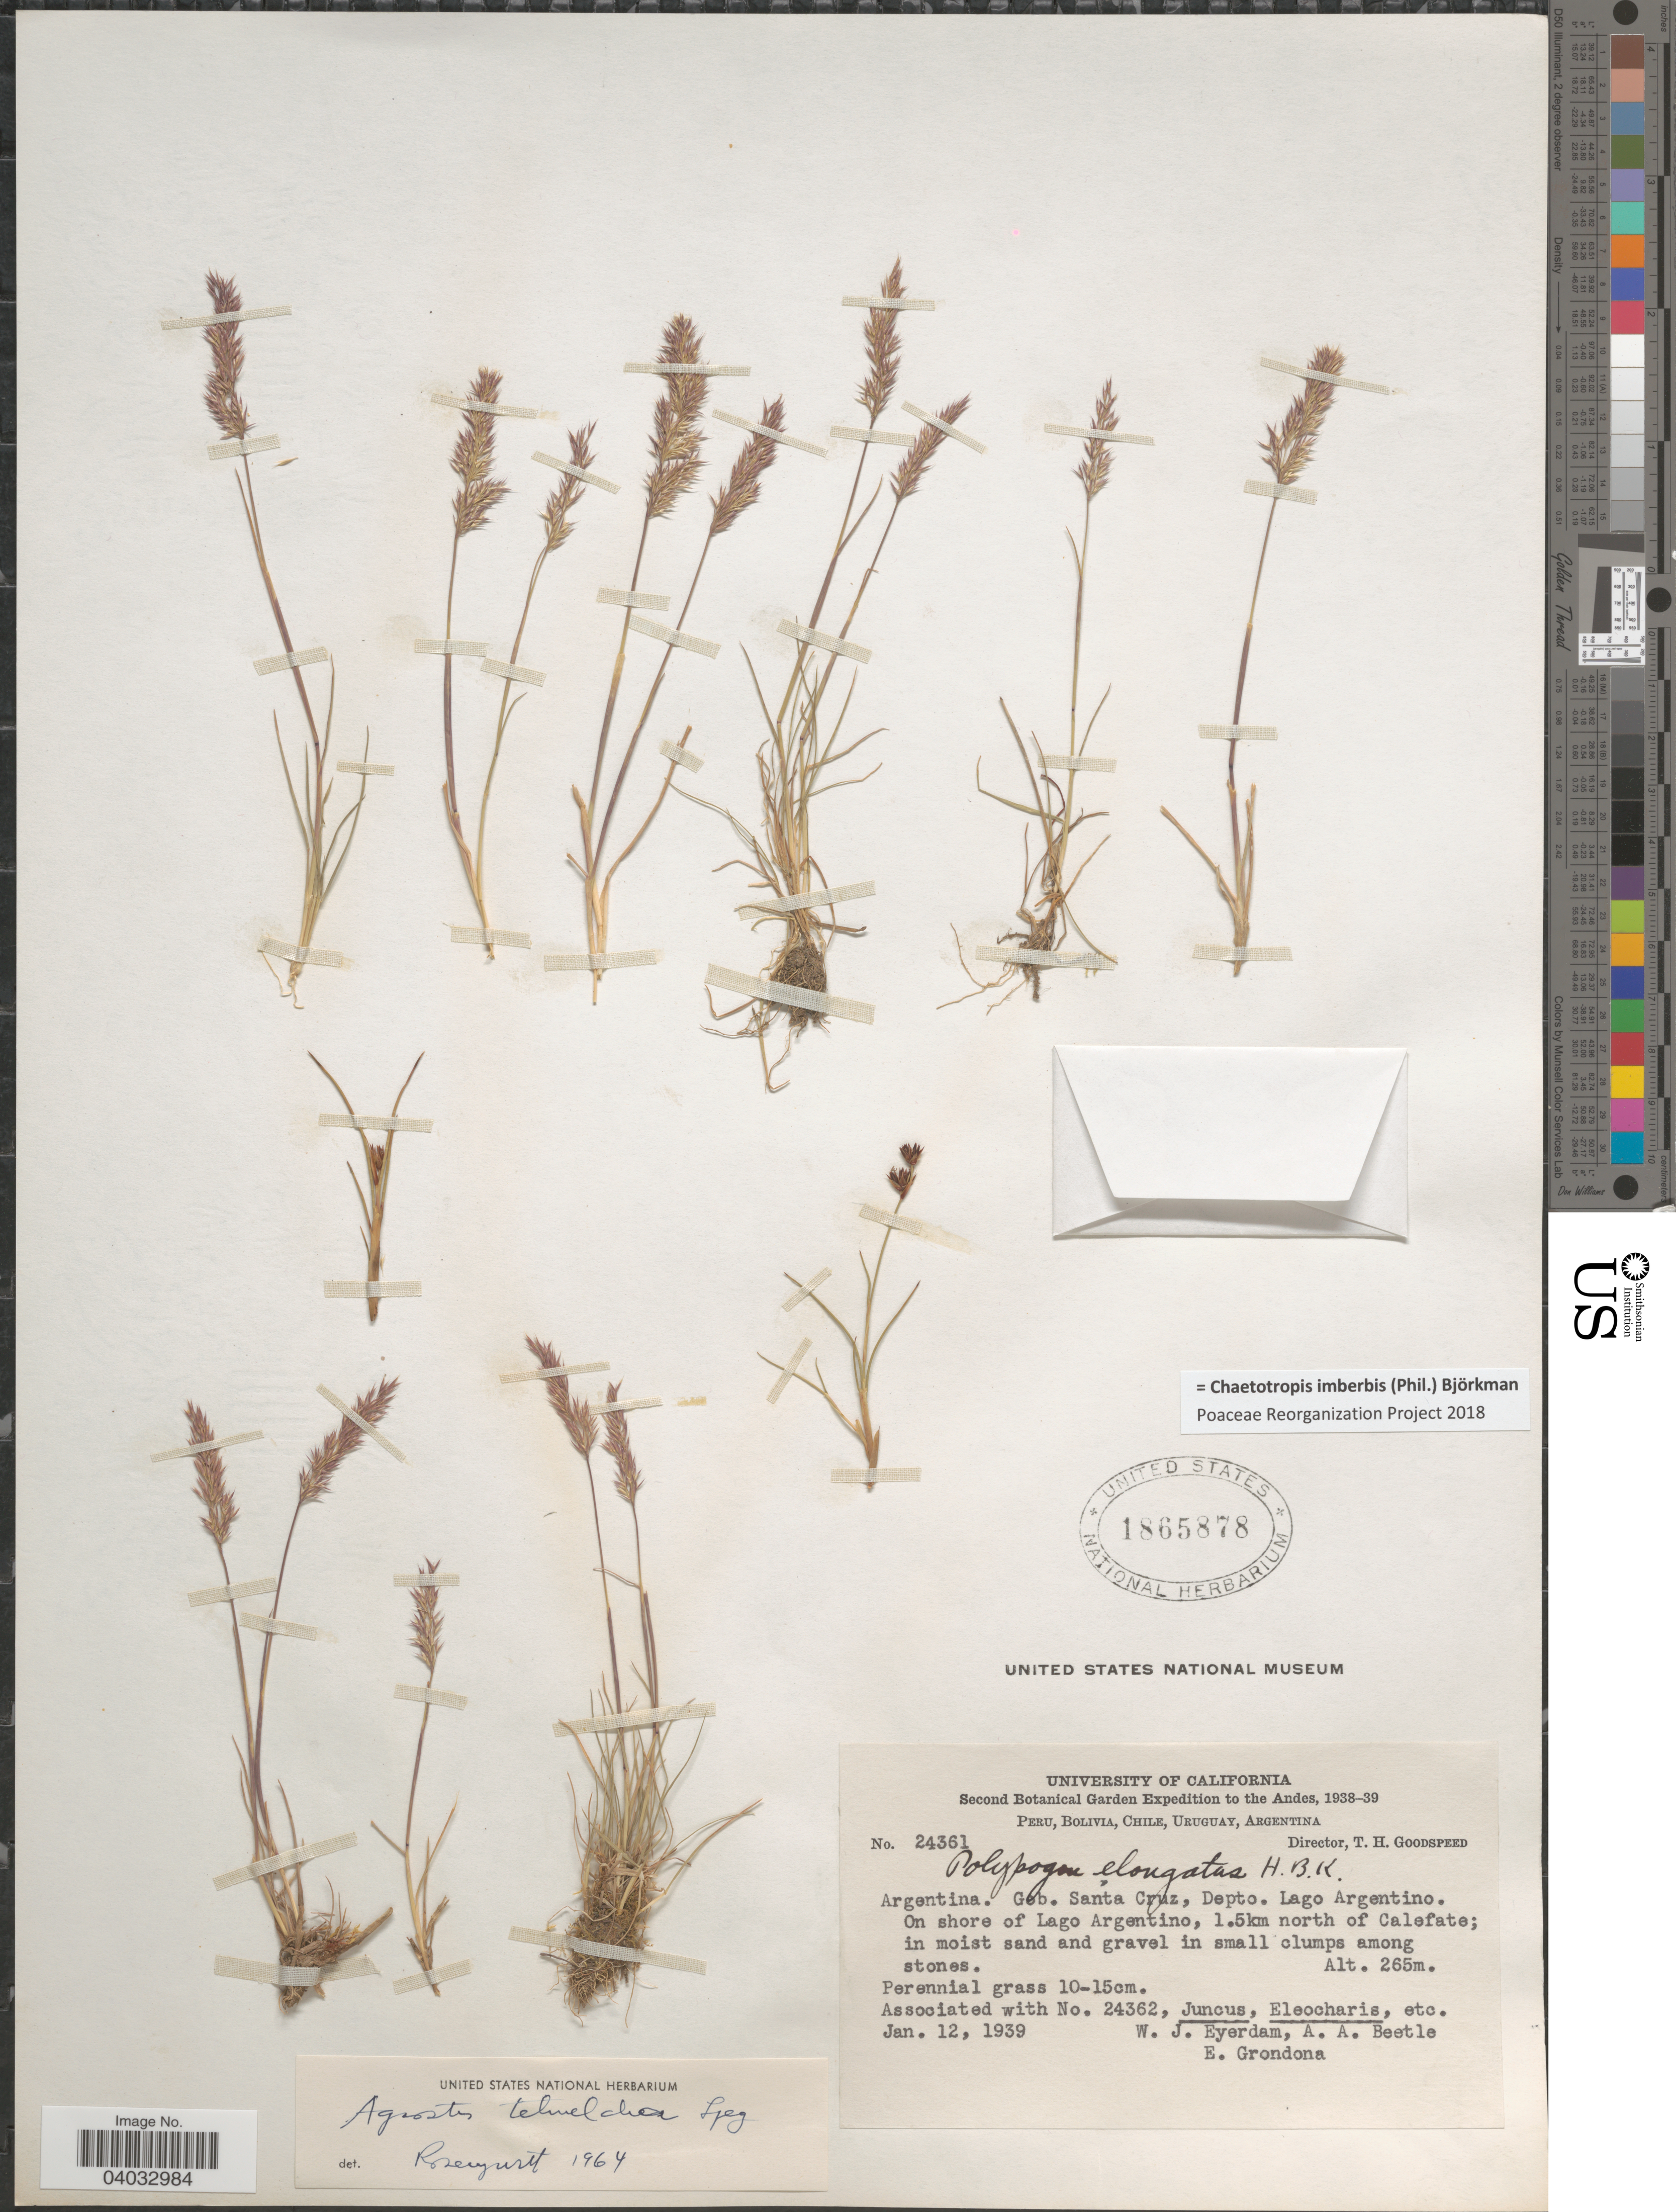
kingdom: Plantae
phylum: Tracheophyta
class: Liliopsida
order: Poales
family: Poaceae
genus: Chaetotropis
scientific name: Chaetotropis imberbis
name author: (Phil.) Björkman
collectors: W. J. Eyerdam, A. A. Beetle & E. Grondona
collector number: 24361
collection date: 1939-01-12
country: Argentina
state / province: Santa Cruz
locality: The Andes. Gob. Santa Cruz, Depto. Lago Argentino. On shore of Lago Argentino, 1.5km north of Calefate.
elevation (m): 265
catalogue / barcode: US 1865878